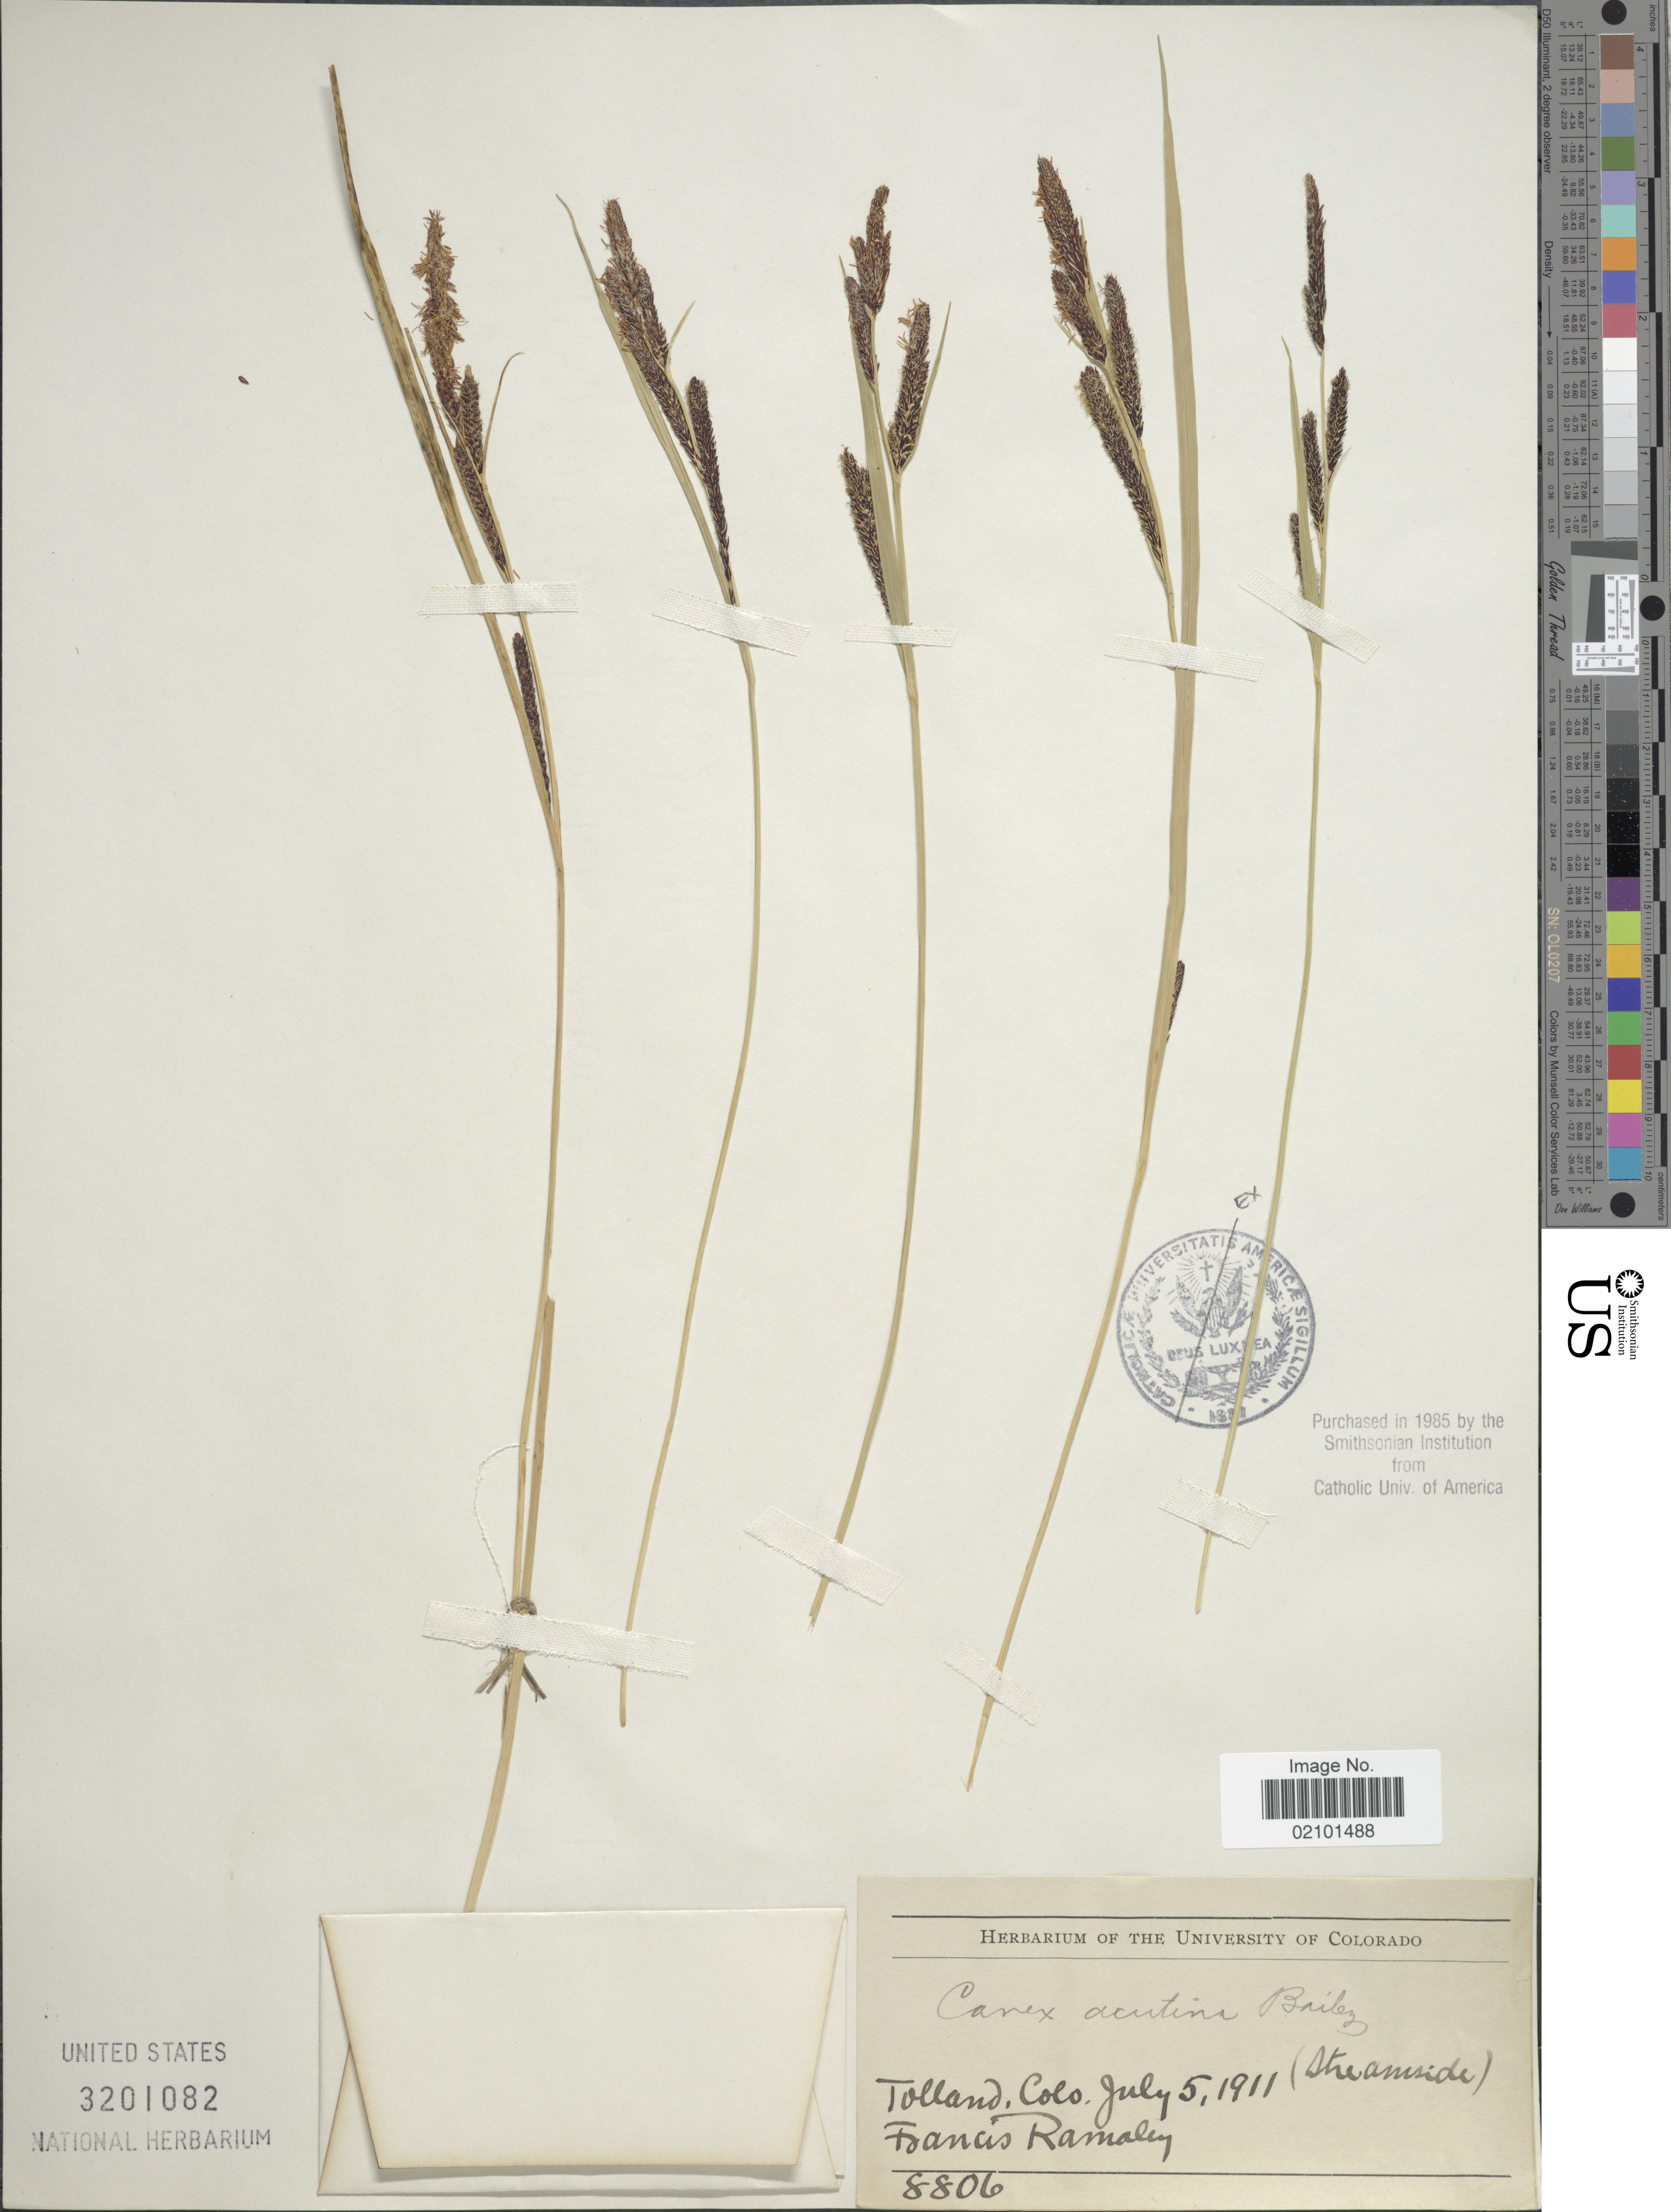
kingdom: Plantae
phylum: Tracheophyta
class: Liliopsida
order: Poales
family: Cyperaceae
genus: Carex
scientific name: Carex aquatilis var. aquatilis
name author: Wahlenb.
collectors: F. Ramaley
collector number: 8806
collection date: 1911-07-05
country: United States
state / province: Colorado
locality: Tolland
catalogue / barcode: US 3201082